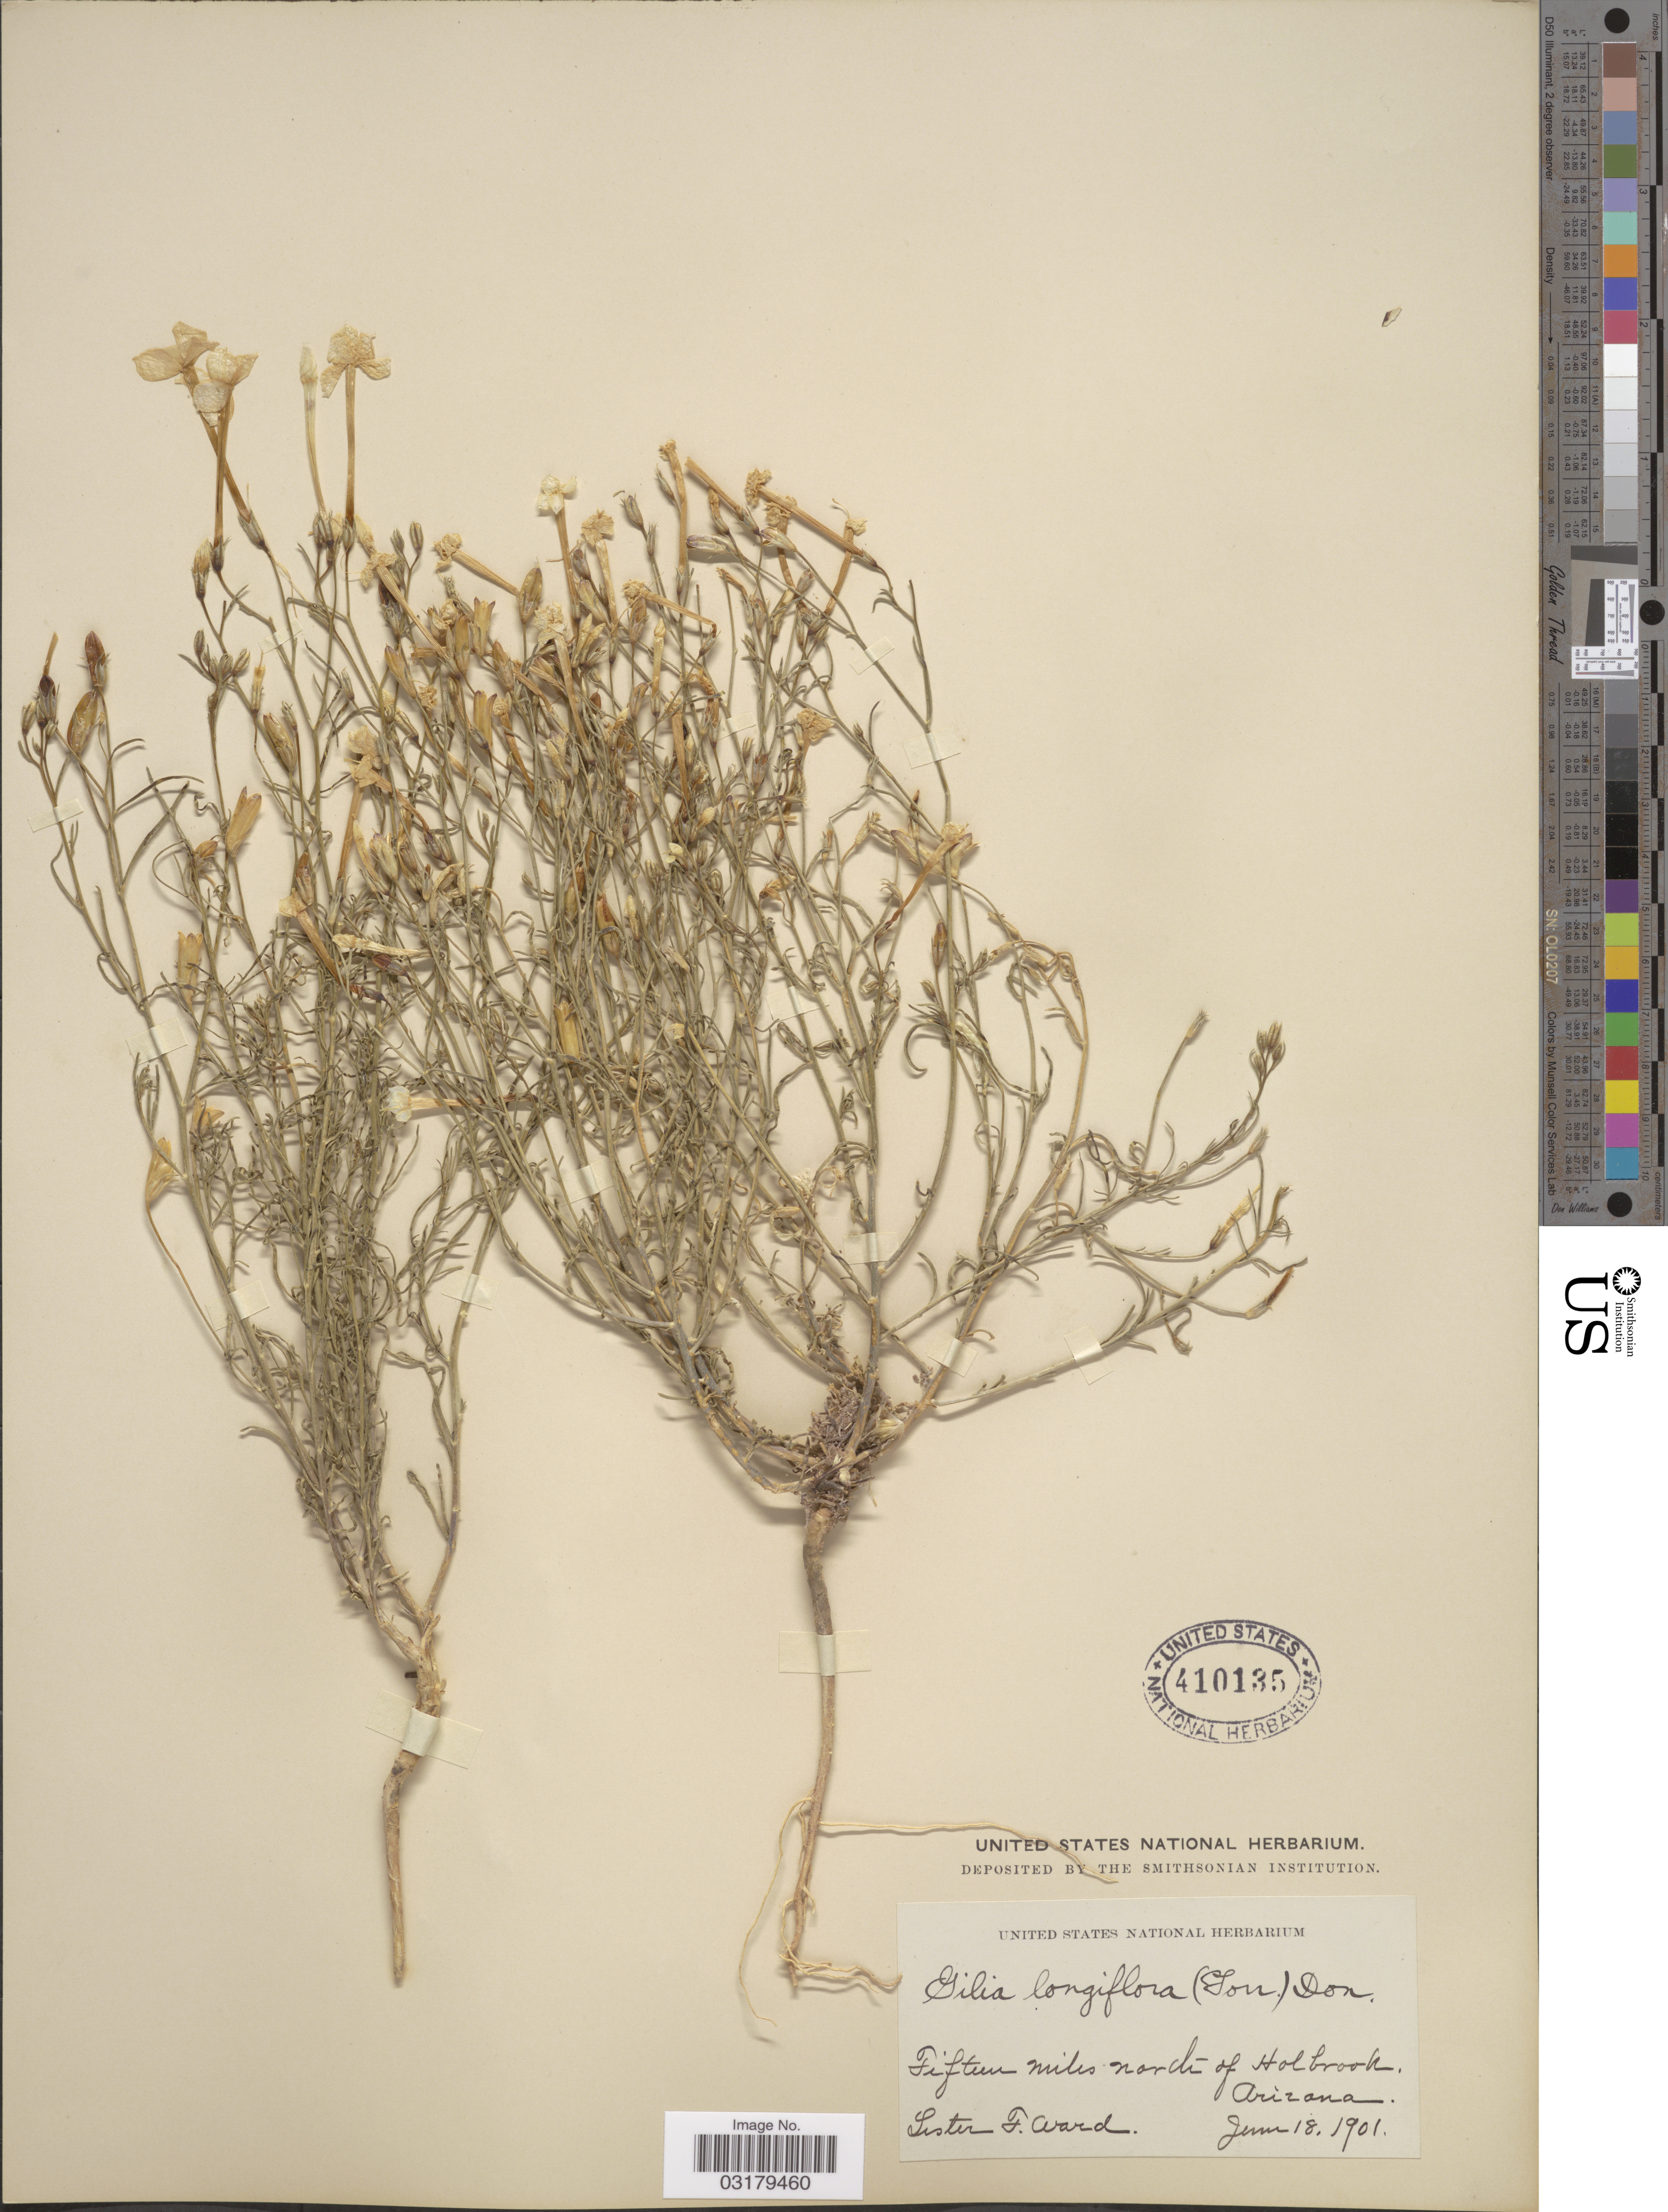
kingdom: Plantae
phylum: Tracheophyta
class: Magnoliopsida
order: Ericales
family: Polemoniaceae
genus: Ipomopsis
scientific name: Ipomopsis longiflora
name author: (Torr.) V.E. Grant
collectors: L. F. Ward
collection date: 1901-06-18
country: United States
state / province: Arizona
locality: Fifteen miles north of Holbrook.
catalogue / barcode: US 410135